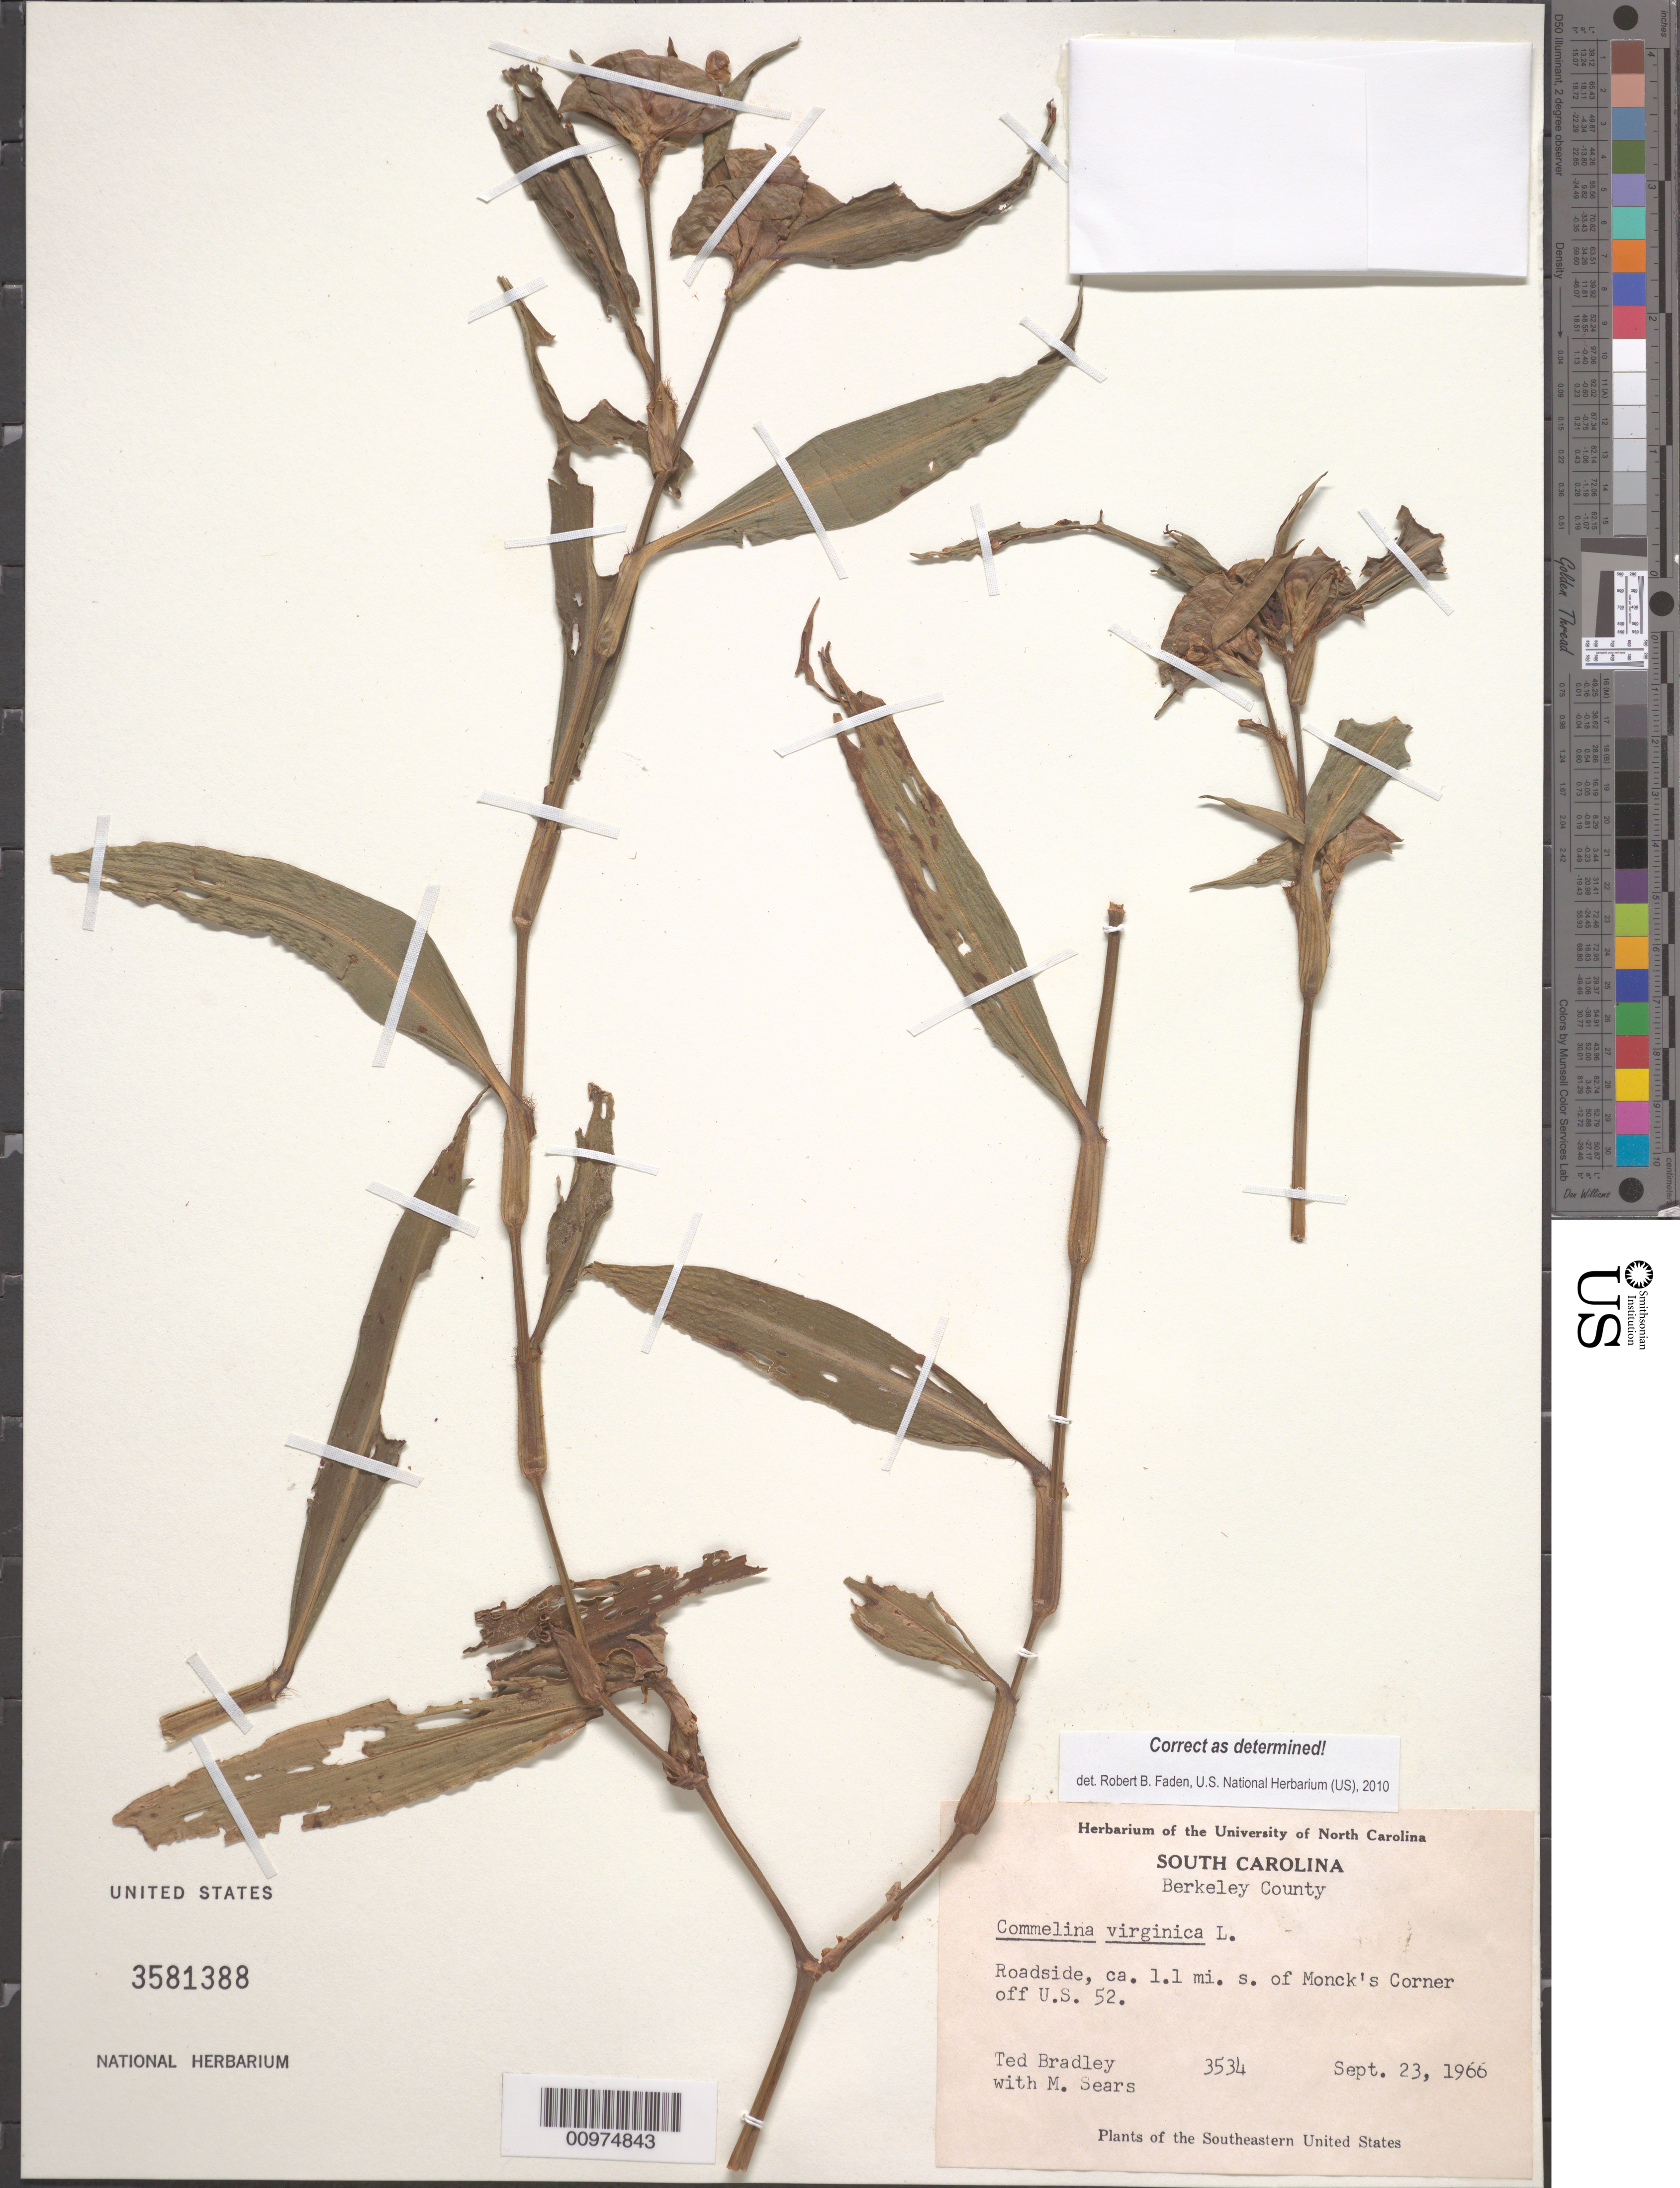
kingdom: Plantae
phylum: Tracheophyta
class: Liliopsida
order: Commelinales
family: Commelinaceae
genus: Commelina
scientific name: Commelina virginica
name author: L.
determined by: Faden, Robert B., (US), Smithsonian Institution - National Museum of Natural History (UNITED STATES)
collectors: T. Bradley & M. Sears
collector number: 3534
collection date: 1966-09-23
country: United States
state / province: South Carolina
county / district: Berkeley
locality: ca. 1.1 mi. s. of Monck's Corner off U.S. 52.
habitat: Roadside,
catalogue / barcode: US 3581388